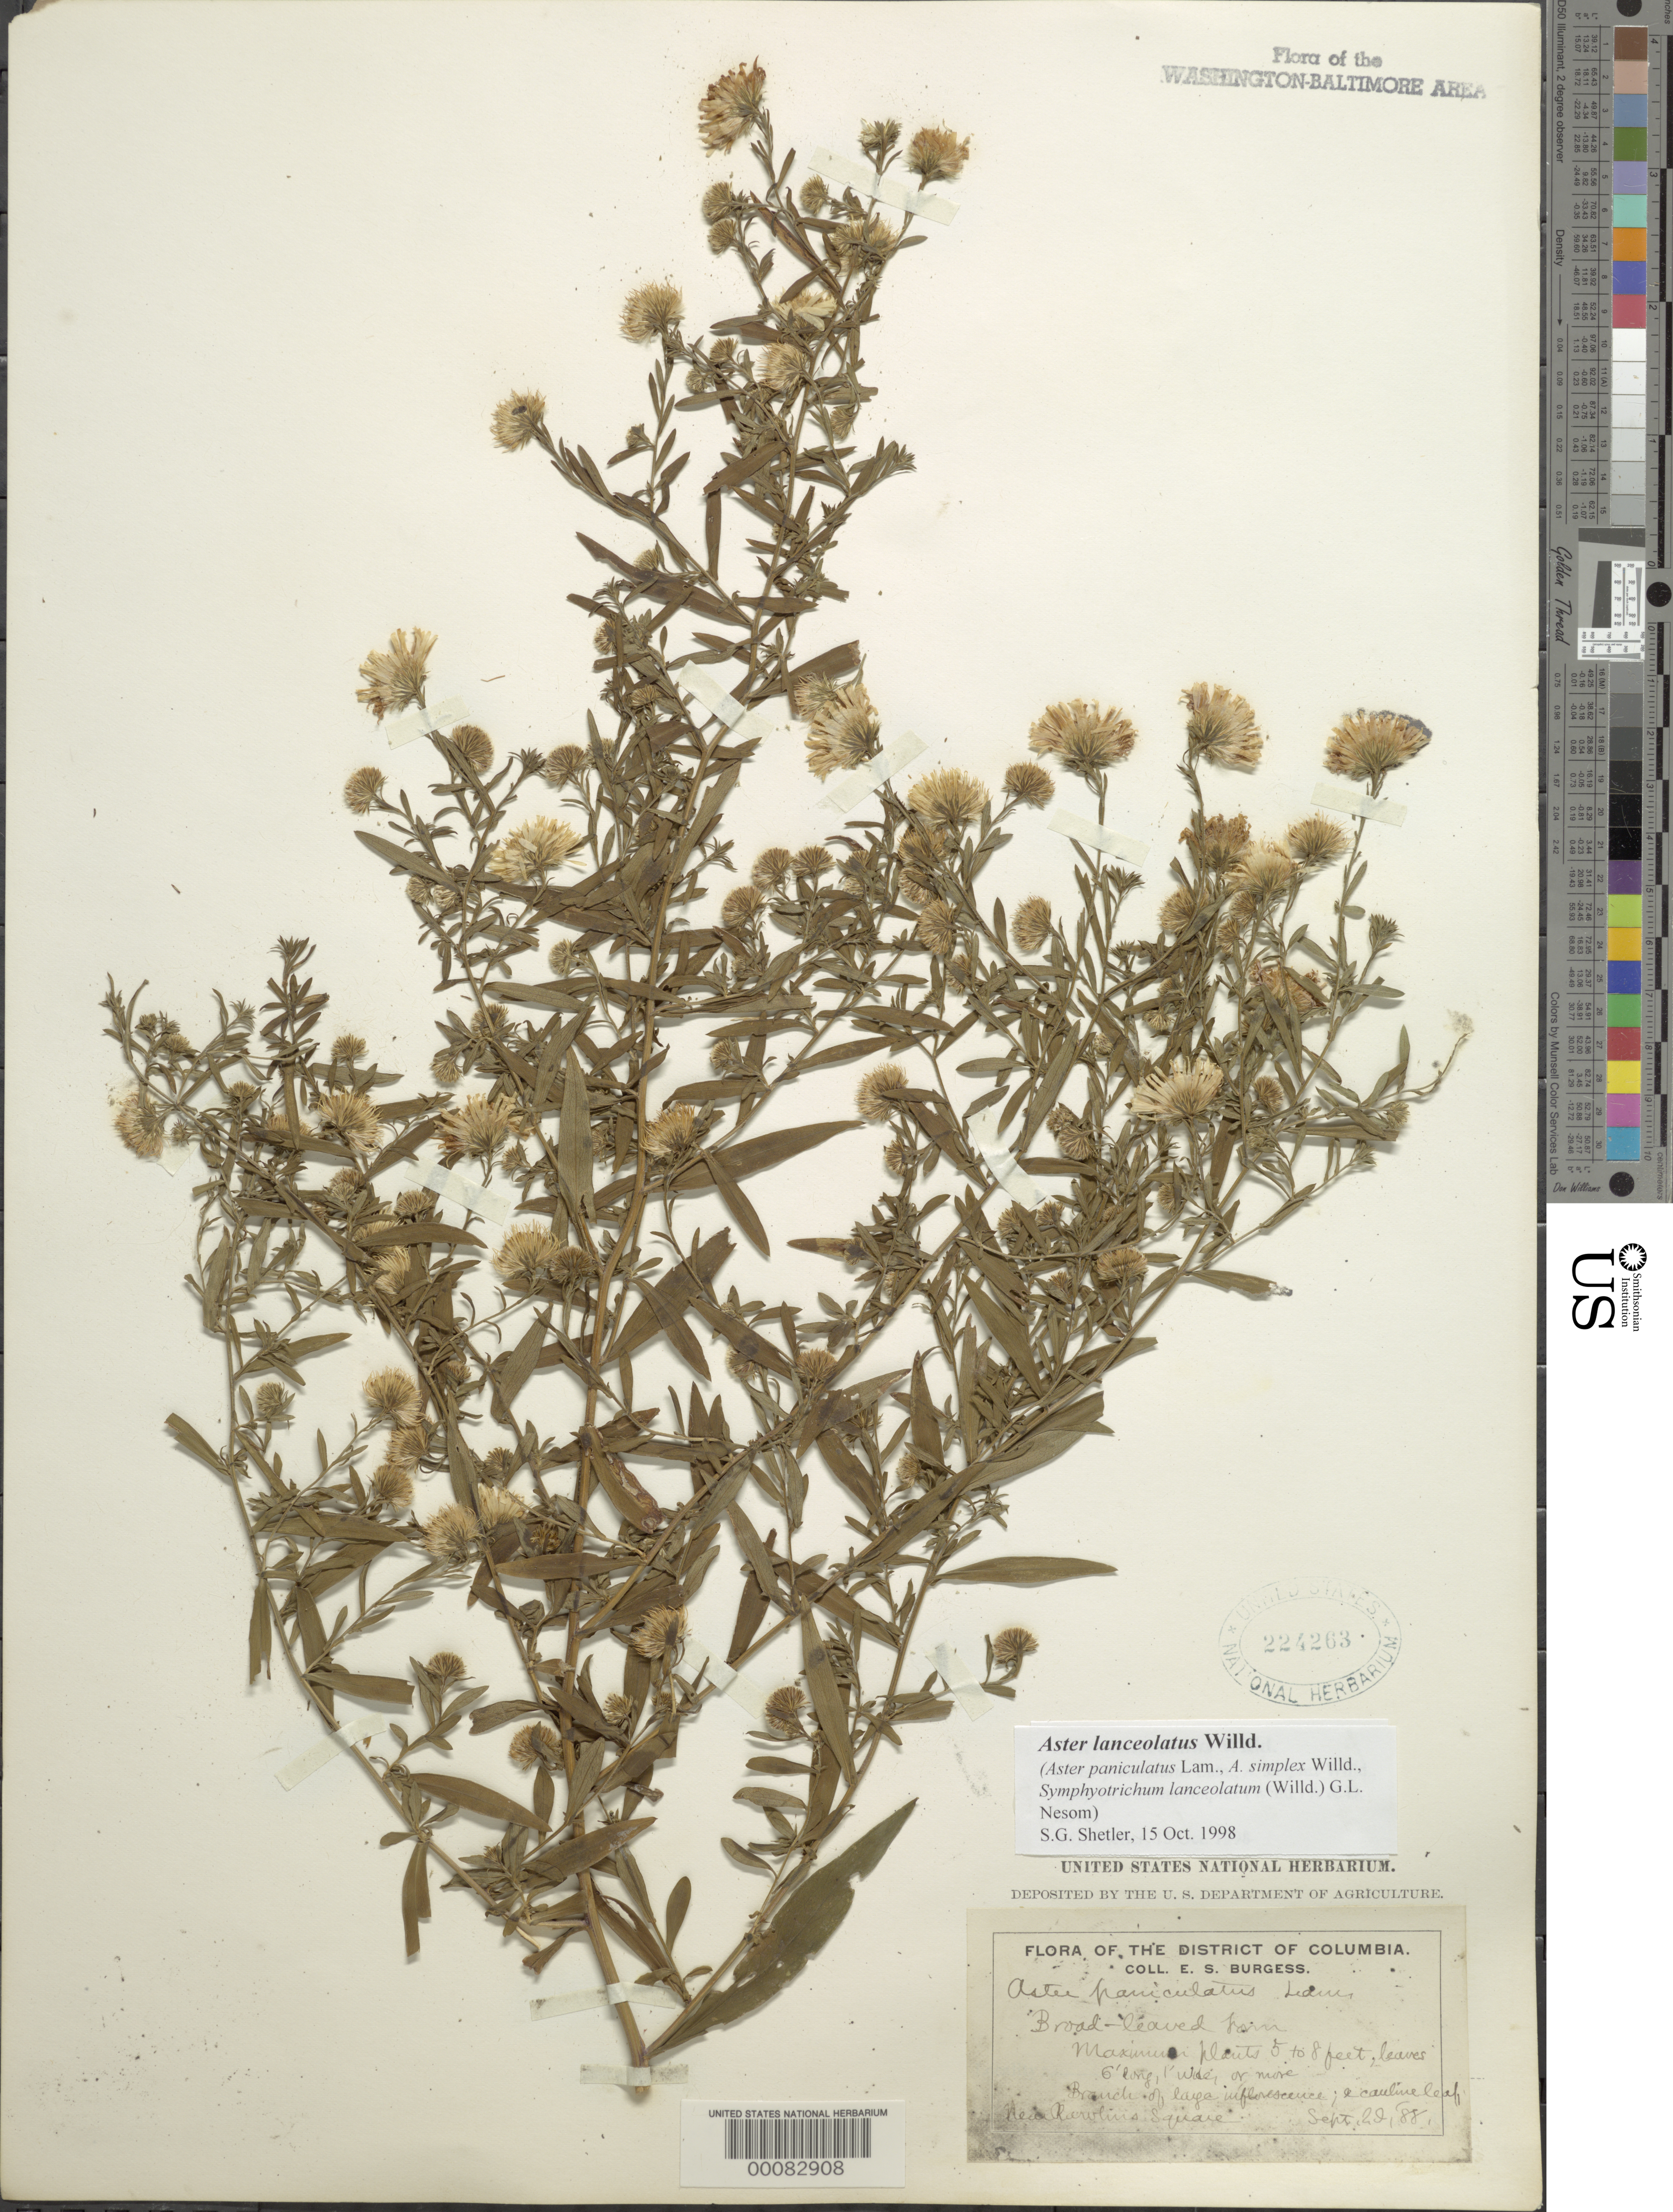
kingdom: Plantae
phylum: Tracheophyta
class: Magnoliopsida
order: Asterales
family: Asteraceae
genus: Symphyotrichum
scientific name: Symphyotrichum lanceolatum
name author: (Willd.) G.L. Nesom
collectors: E. Burgess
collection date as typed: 22 Sep 1888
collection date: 1888-09-22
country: United States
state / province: District of Columbia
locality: Rawlins Square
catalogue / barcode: US 224263